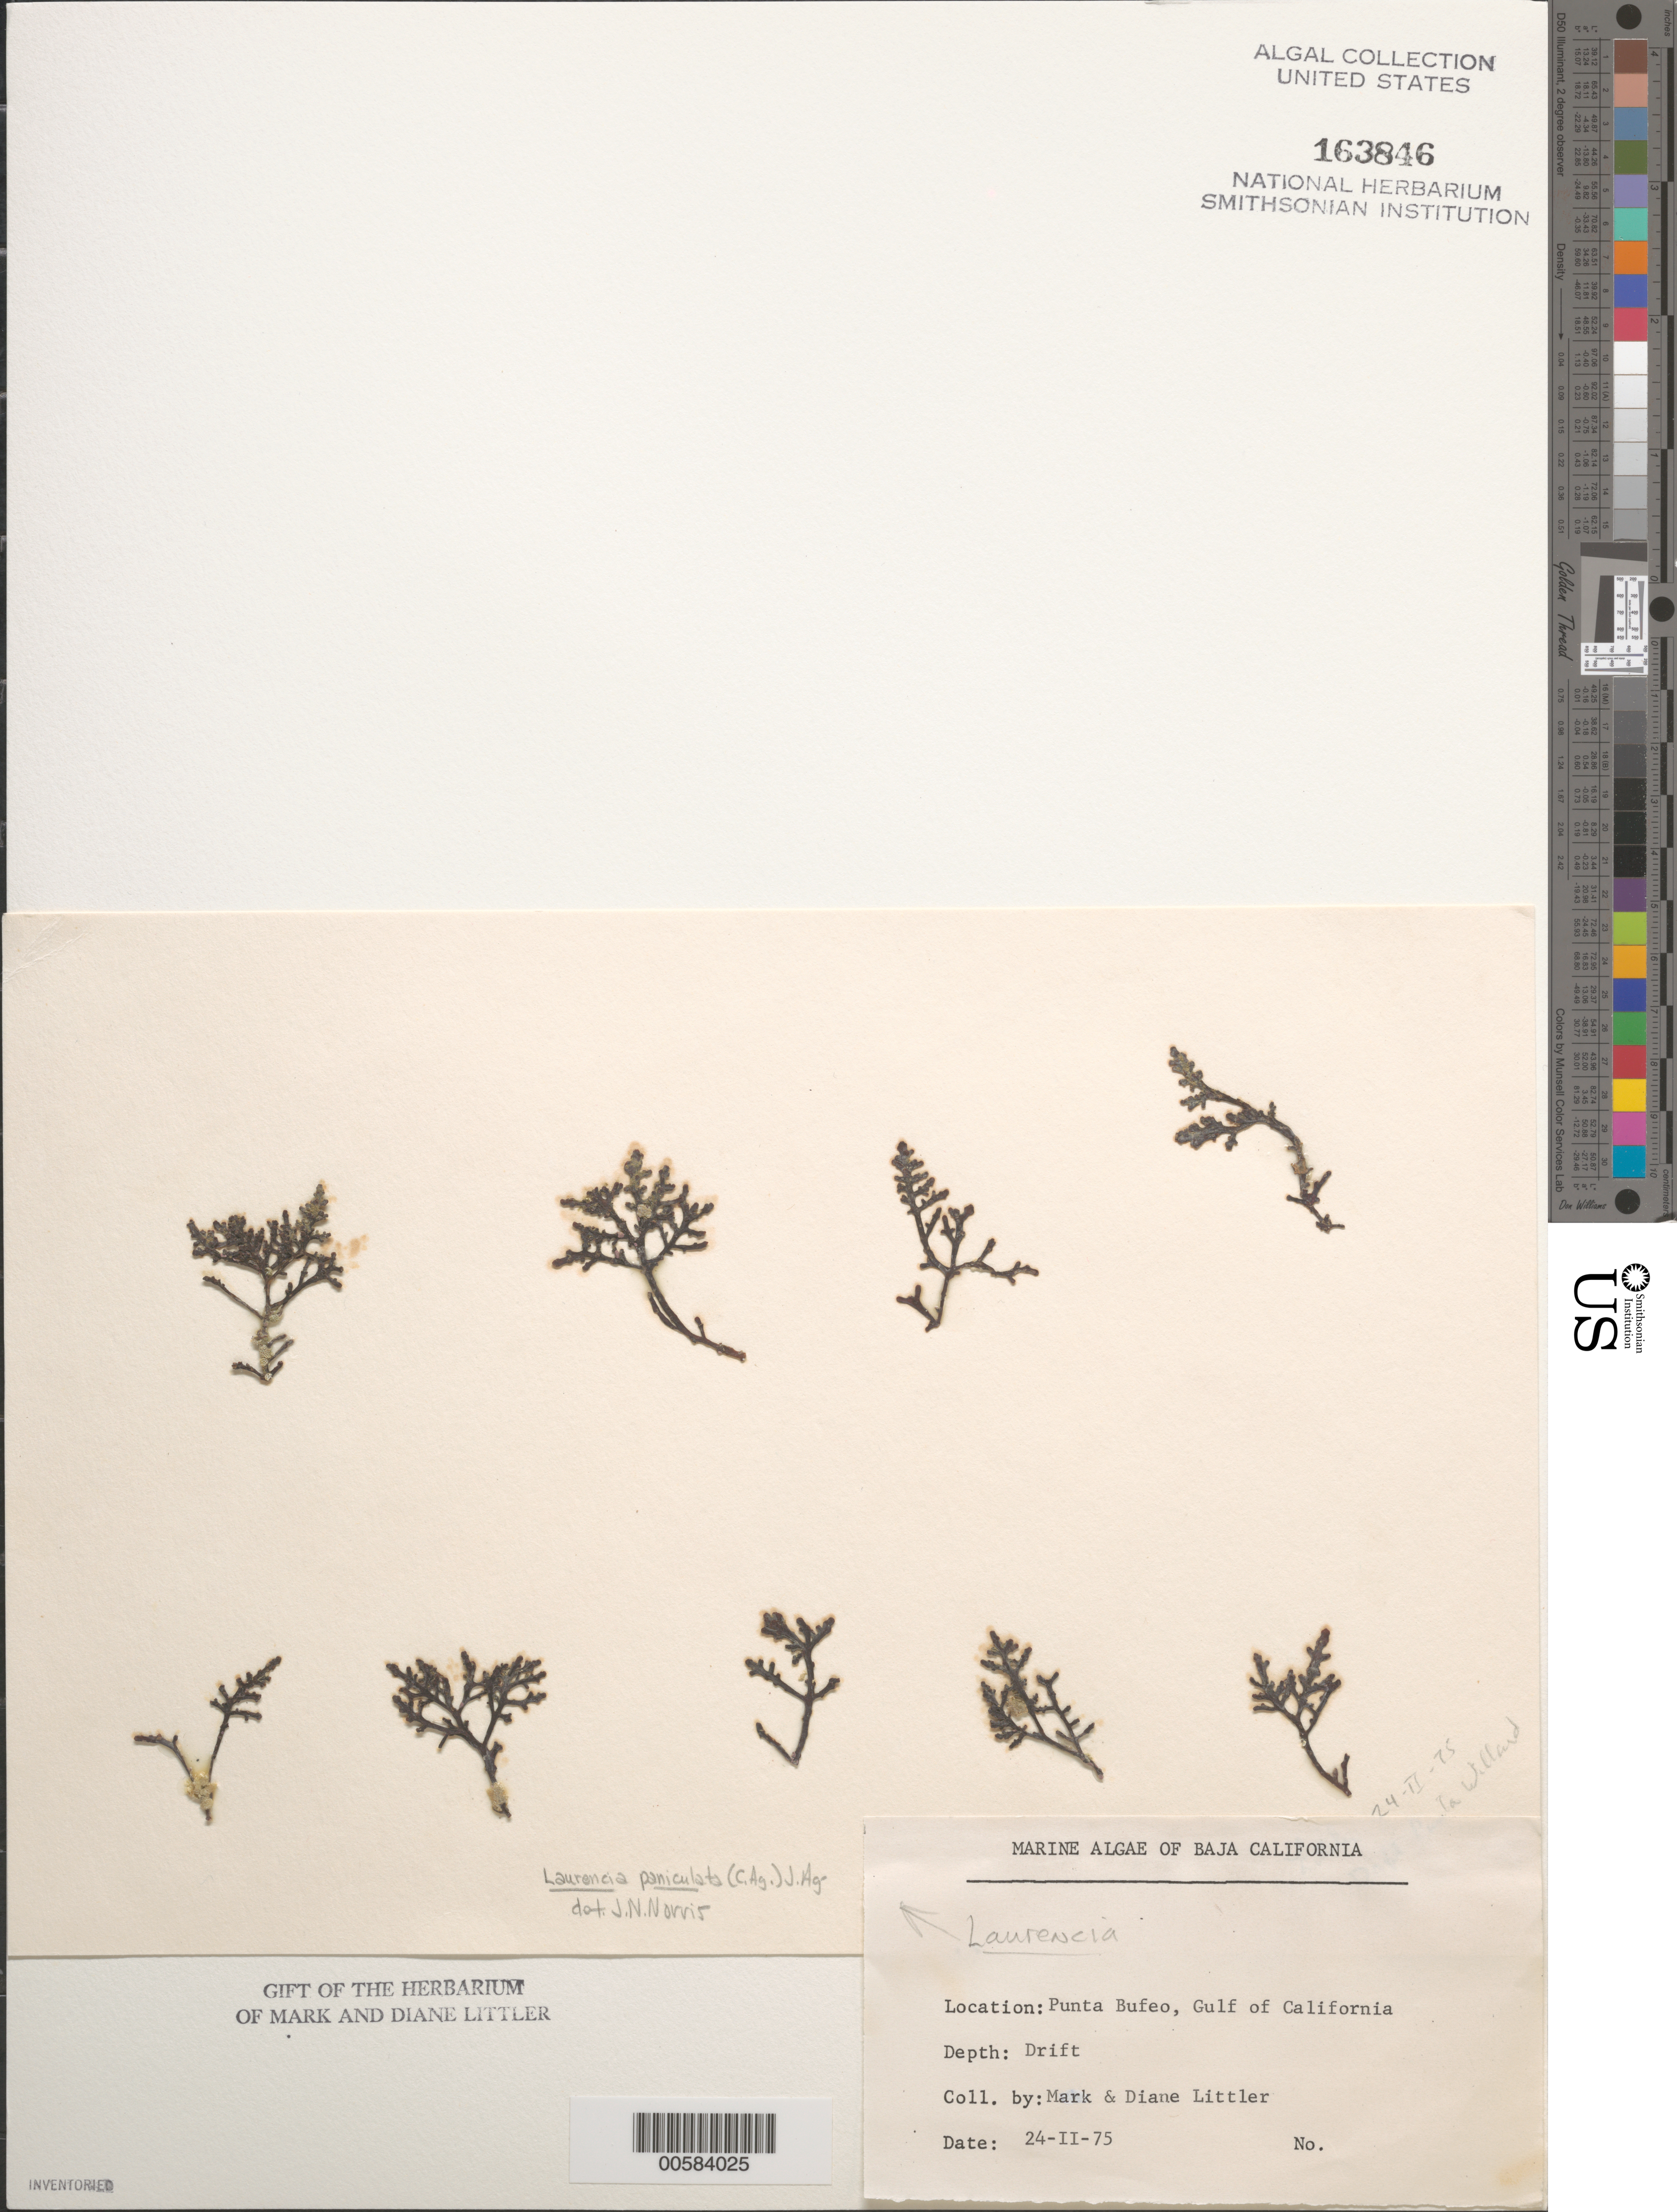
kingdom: Plantae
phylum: Rhodophyta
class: Florideophyceae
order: Ceramiales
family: Rhodomelaceae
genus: Palisada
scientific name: Palisada thuyoides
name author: (Kützing) Cassano et al.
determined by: Algae name updating Project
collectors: M. M. Littler & D. S. Littler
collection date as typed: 24 Feb 1975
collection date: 1975-02-24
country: Mexico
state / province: Baja California Norte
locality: Punta Bufeo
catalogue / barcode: US 163846